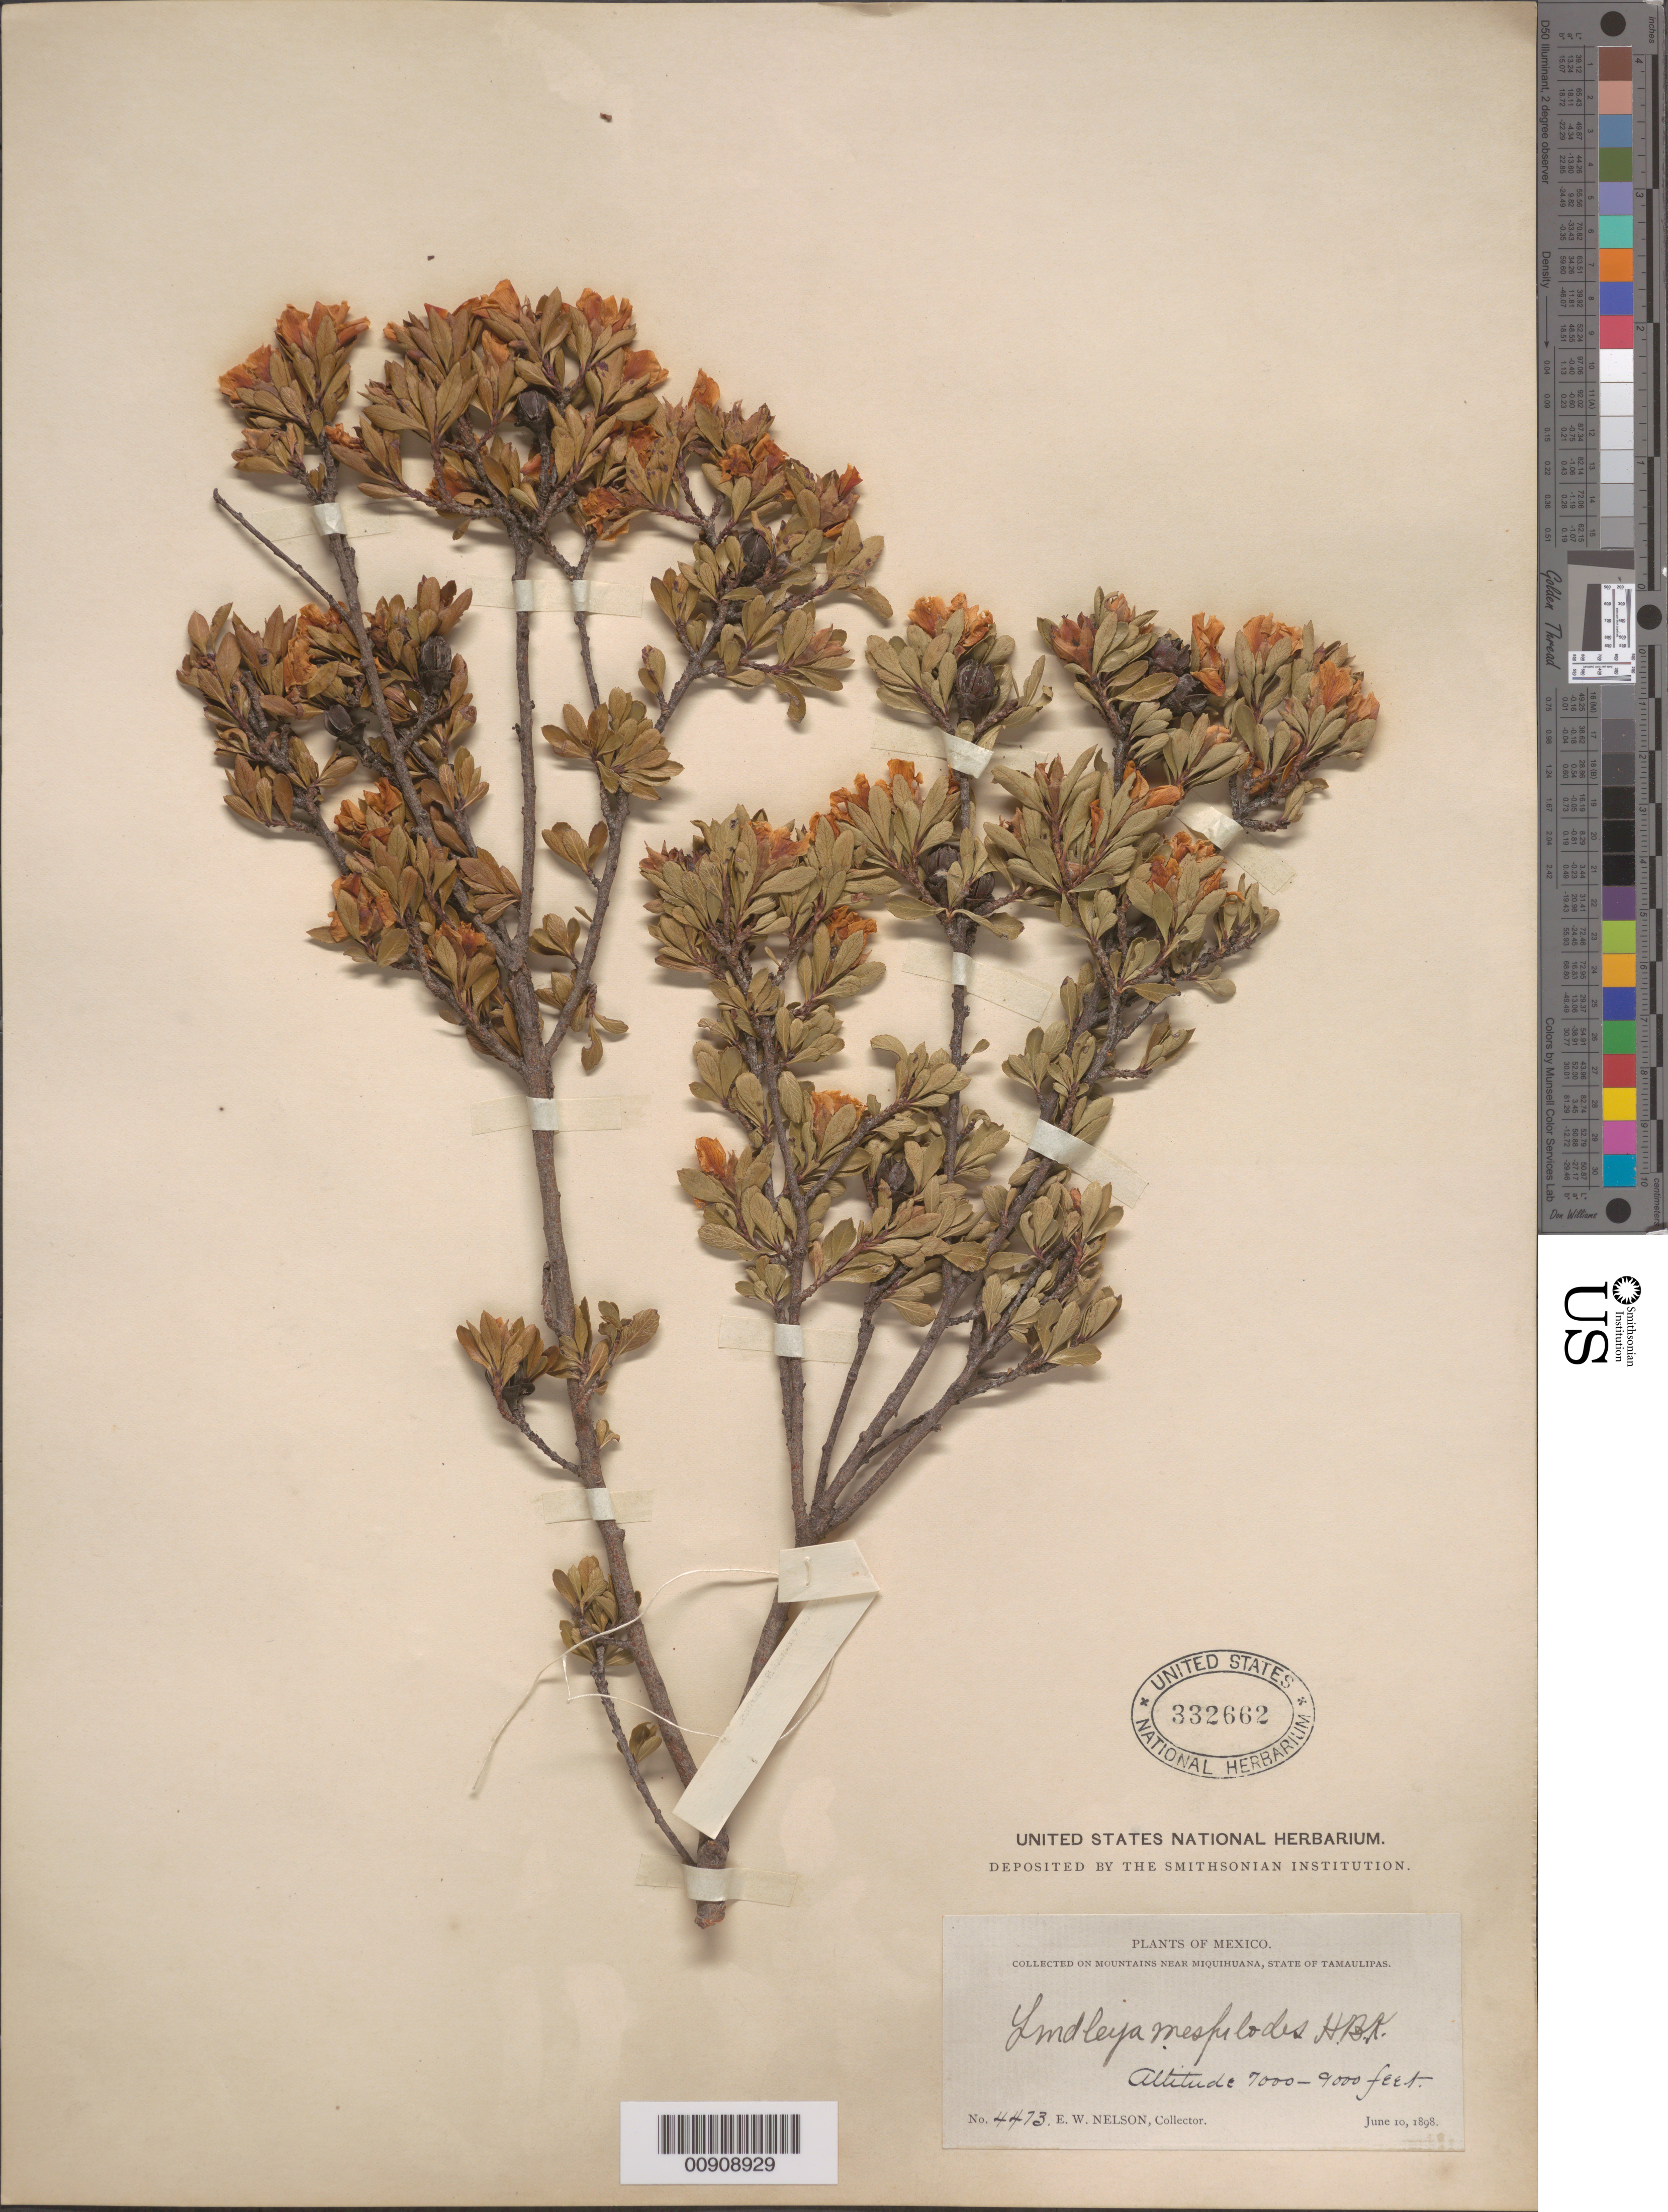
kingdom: Plantae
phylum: Tracheophyta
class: Magnoliopsida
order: Rosales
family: Rosaceae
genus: Lindleya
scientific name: Lindleya mespiloides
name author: Kunth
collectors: E. W. Nelson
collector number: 4473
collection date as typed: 10 Jun 1898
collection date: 1898-06-10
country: Mexico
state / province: Tamaulipas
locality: On mountains near Miquihuana, State of Tamaulipas.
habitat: On mountains.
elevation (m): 2134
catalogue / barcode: US 332662